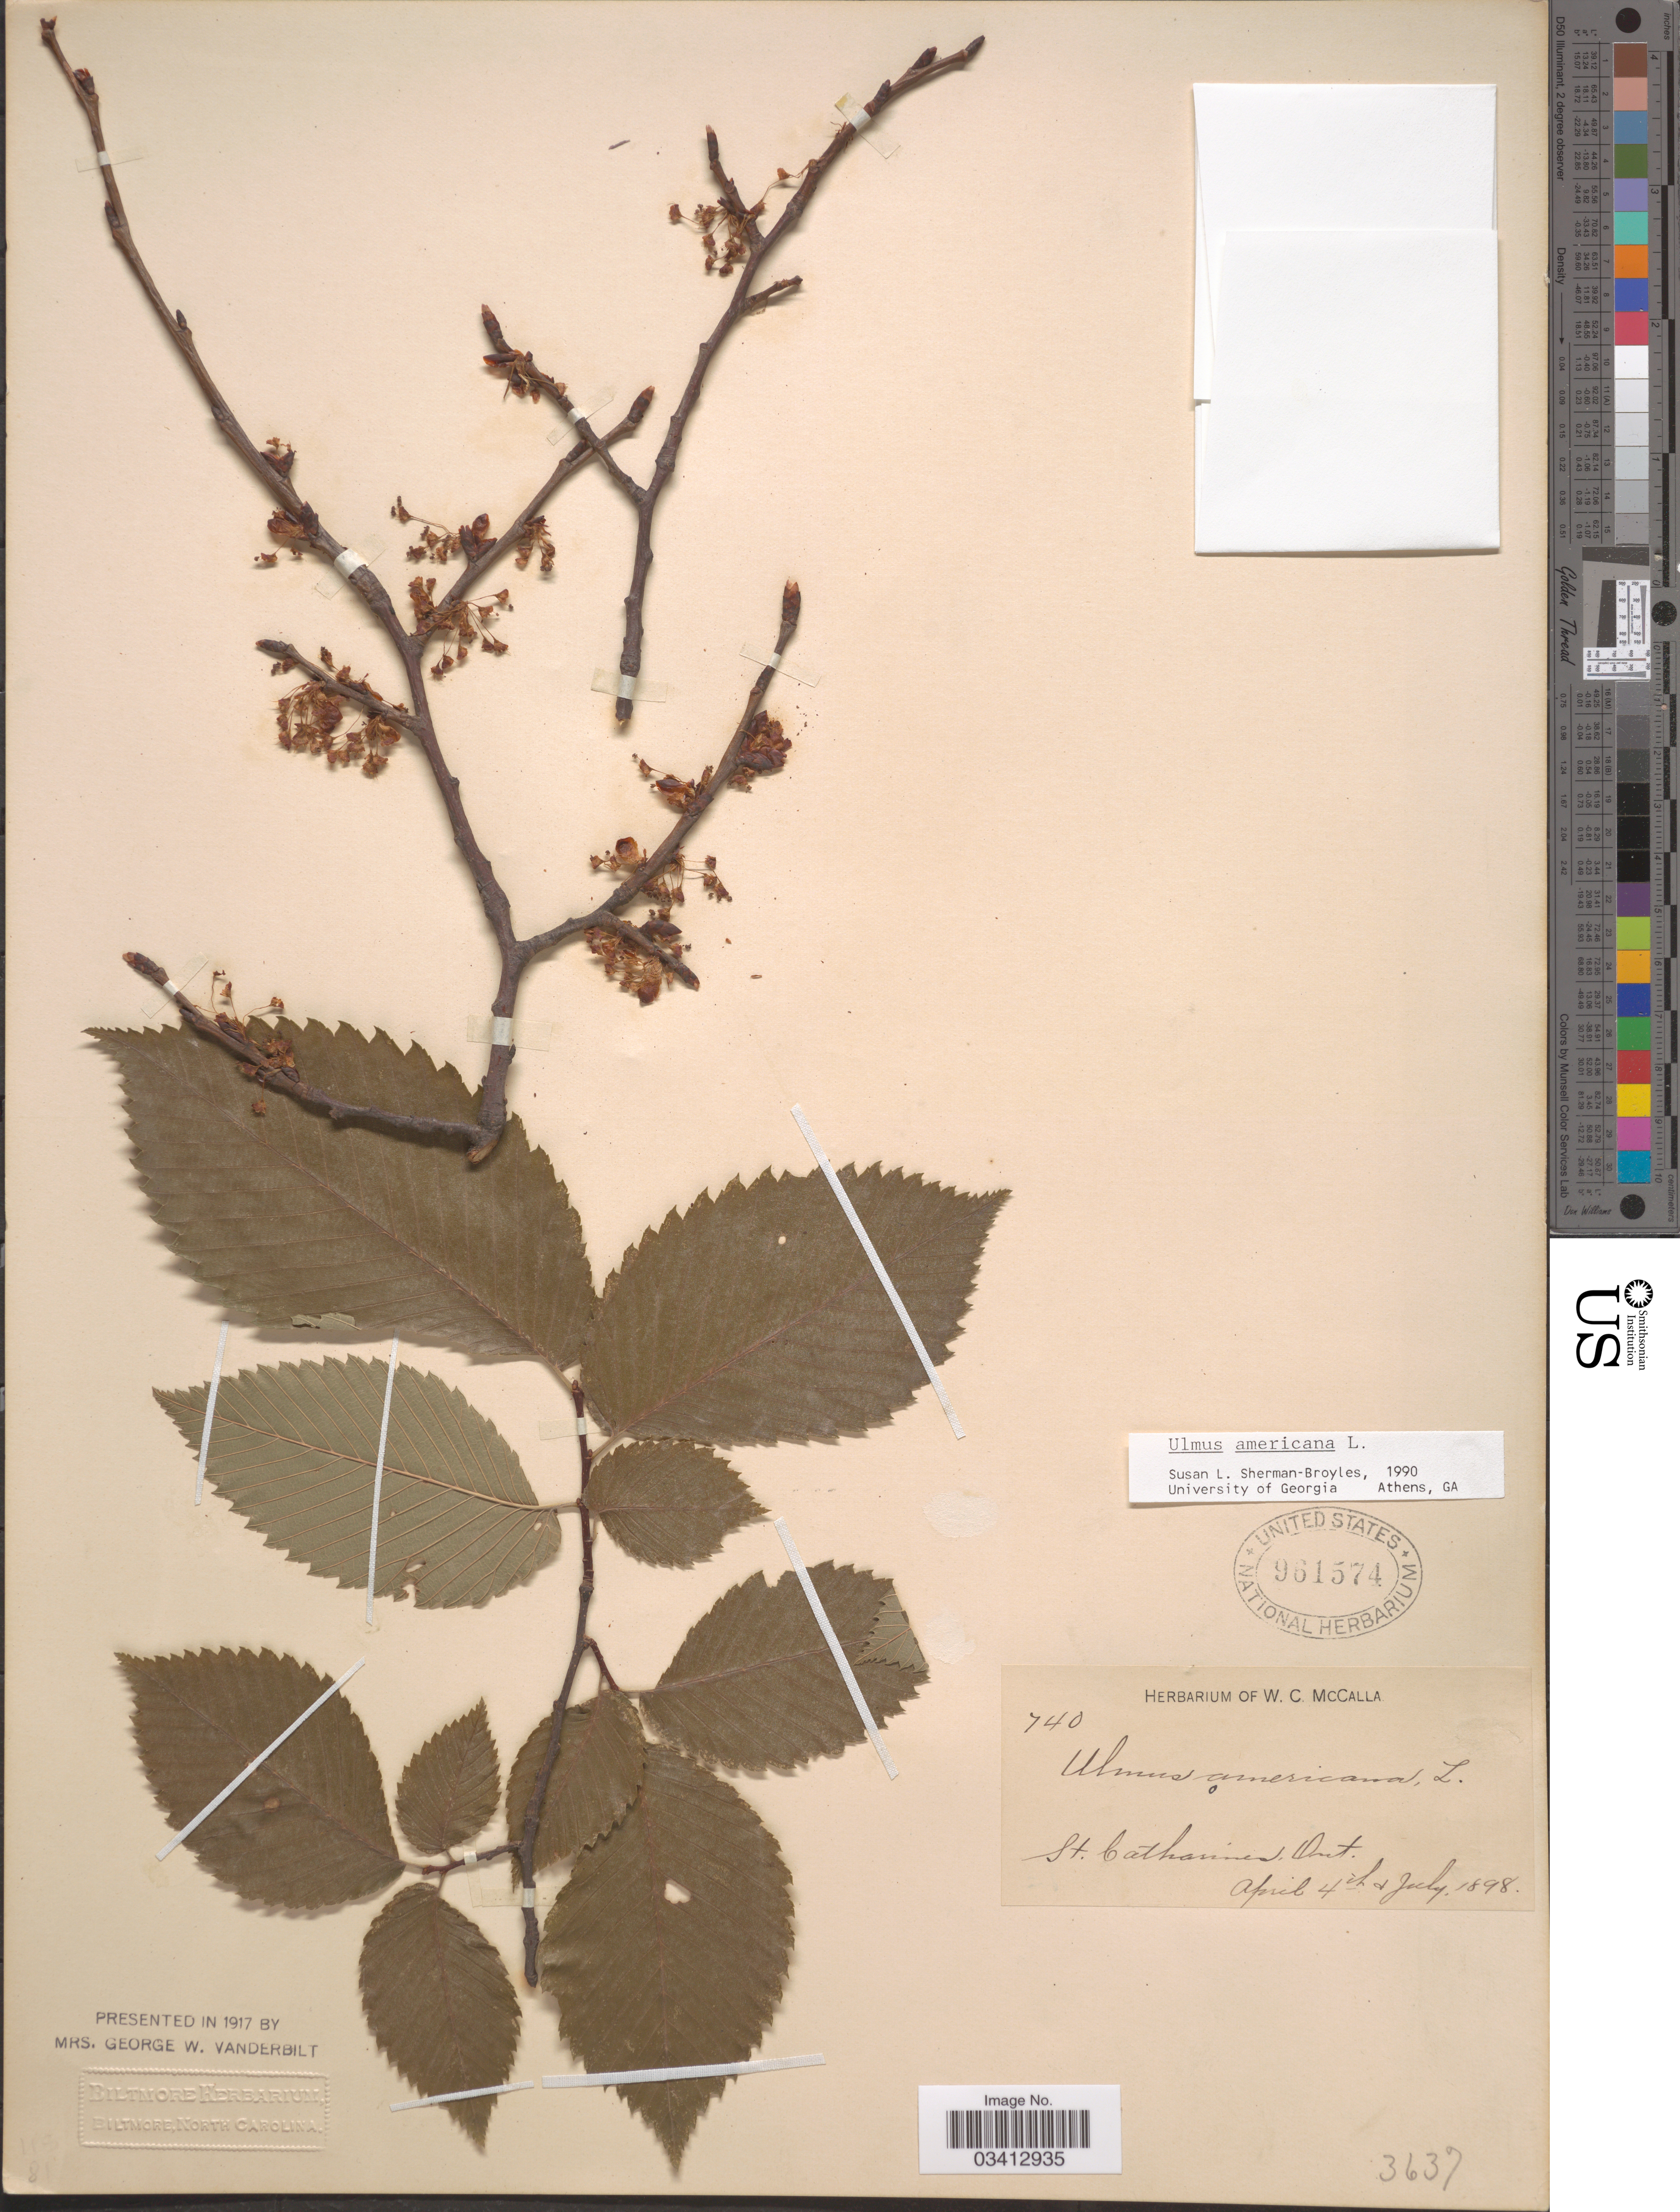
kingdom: Plantae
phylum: Tracheophyta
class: Magnoliopsida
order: Rosales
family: Ulmaceae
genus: Ulmus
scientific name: Ulmus americana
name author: L.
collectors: ex herb. W. C. McCalla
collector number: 740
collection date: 1898-04-04/1898-07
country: Canada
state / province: Ontario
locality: St. Catharine.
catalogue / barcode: US 961574